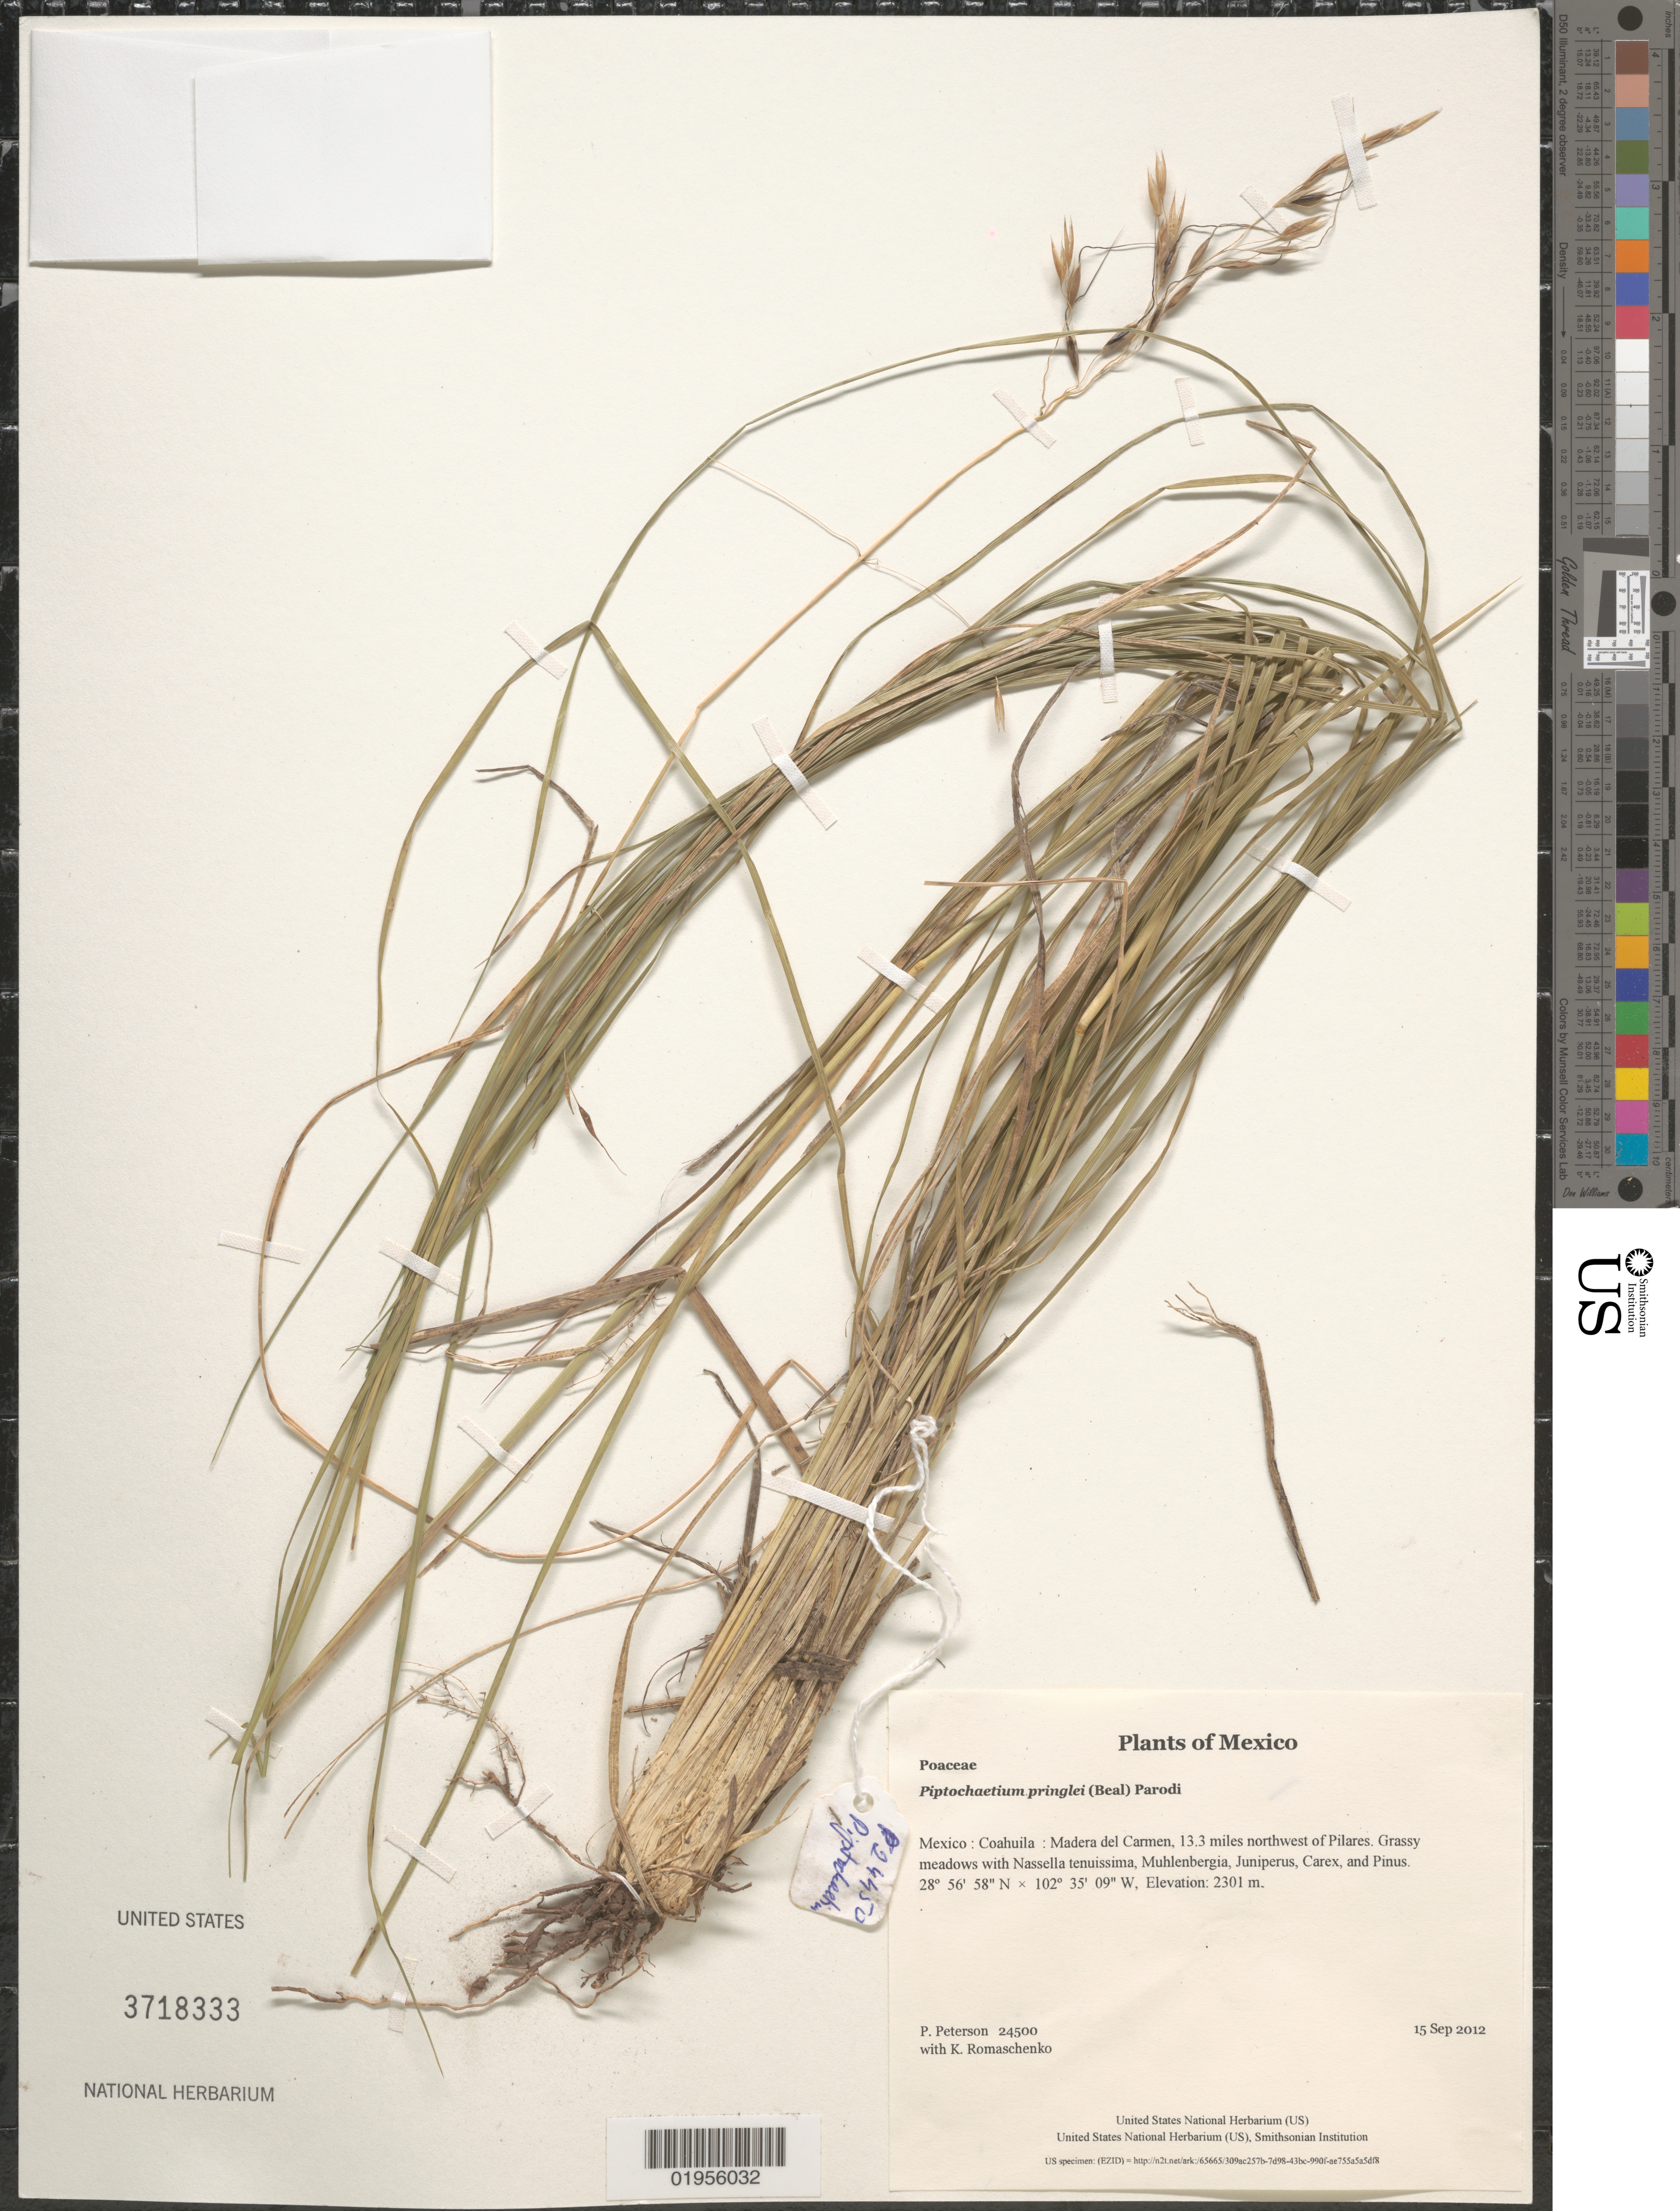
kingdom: Plantae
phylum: Tracheophyta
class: Liliopsida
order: Poales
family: Poaceae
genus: Piptochaetium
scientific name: Piptochaetium pringlei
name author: (W.J. Beal) Parodi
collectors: P. M. Peterson & K. Romaschenko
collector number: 24500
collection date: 2012-09-15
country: Mexico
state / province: Coahuila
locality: Madera del Carmen, 13.3 miles northwest of Pilares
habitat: Grassy meadows with Nassella tenuissima, Muhlenbergia, Juniperus, Carex, and Pinus.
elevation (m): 2301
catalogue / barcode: US 3718333